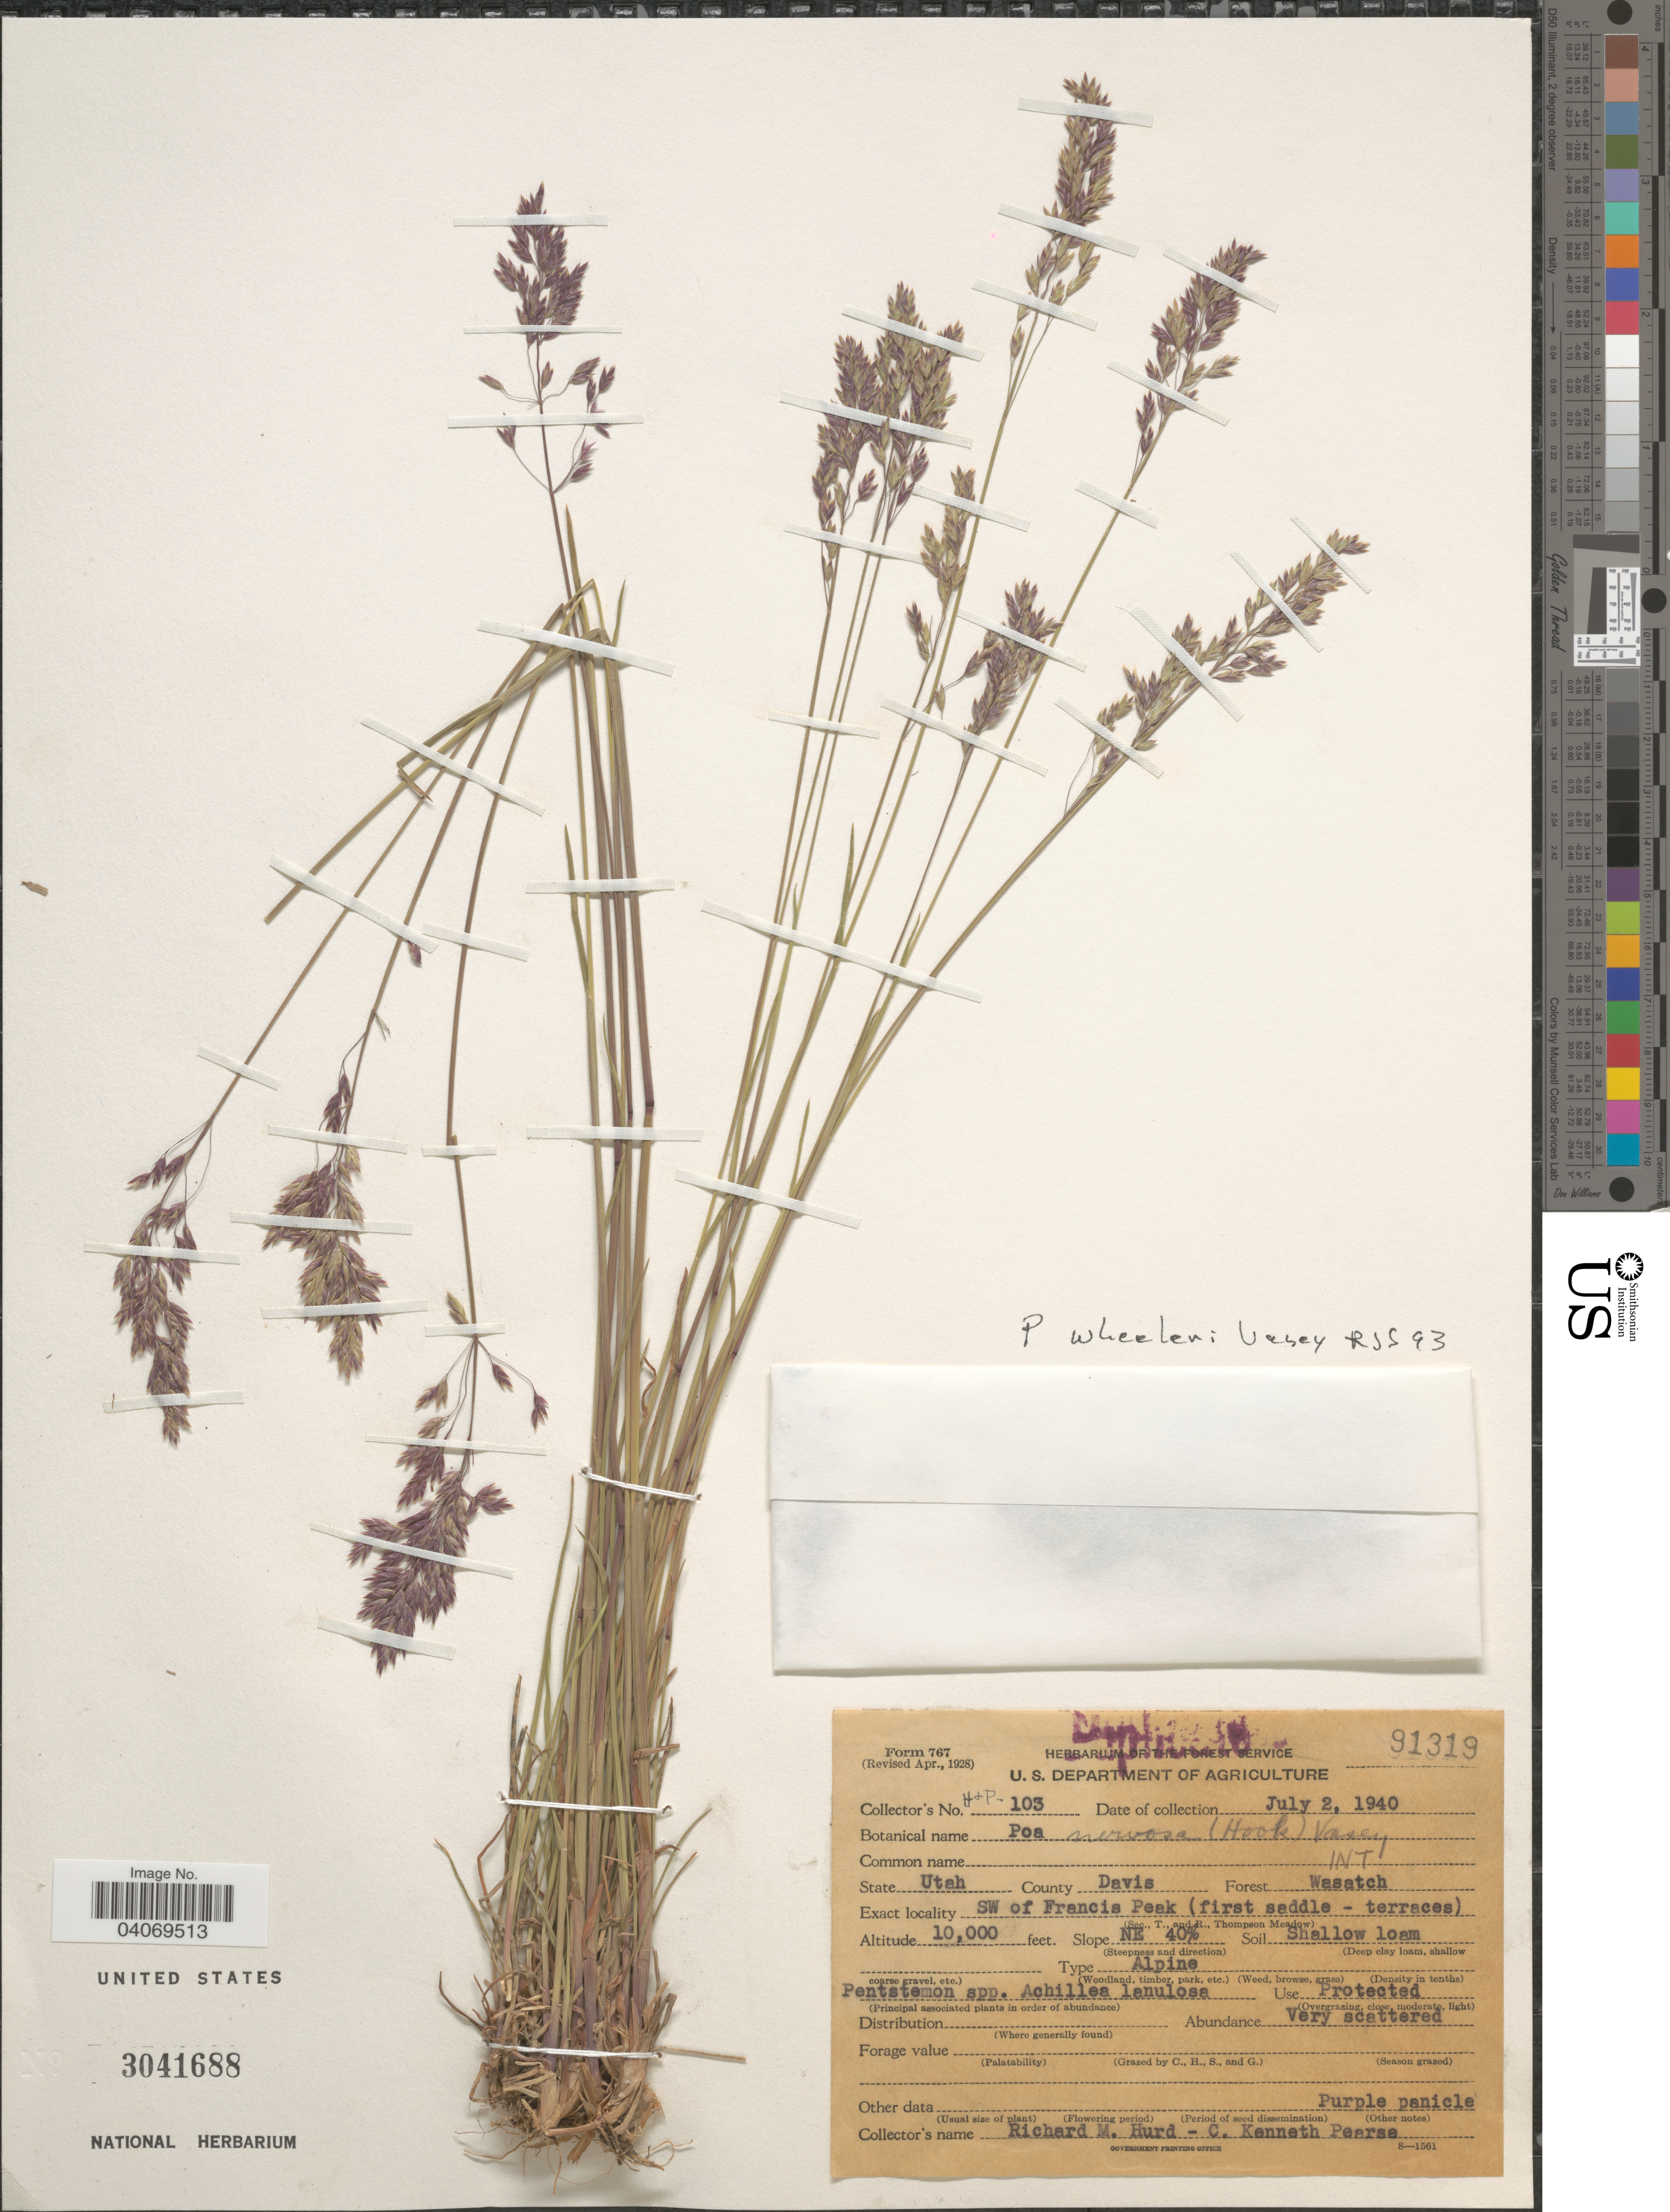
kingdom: Plantae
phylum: Tracheophyta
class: Liliopsida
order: Poales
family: Poaceae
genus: Poa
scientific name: Poa wheeleri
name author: Vasey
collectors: R. Hurd & C. Pearse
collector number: H&P-103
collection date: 1940-07-02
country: United States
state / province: Utah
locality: County Davis. Forest Wasatch. SW of Francis Peak (first saddle - terraces).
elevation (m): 3048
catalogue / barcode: US 3041688